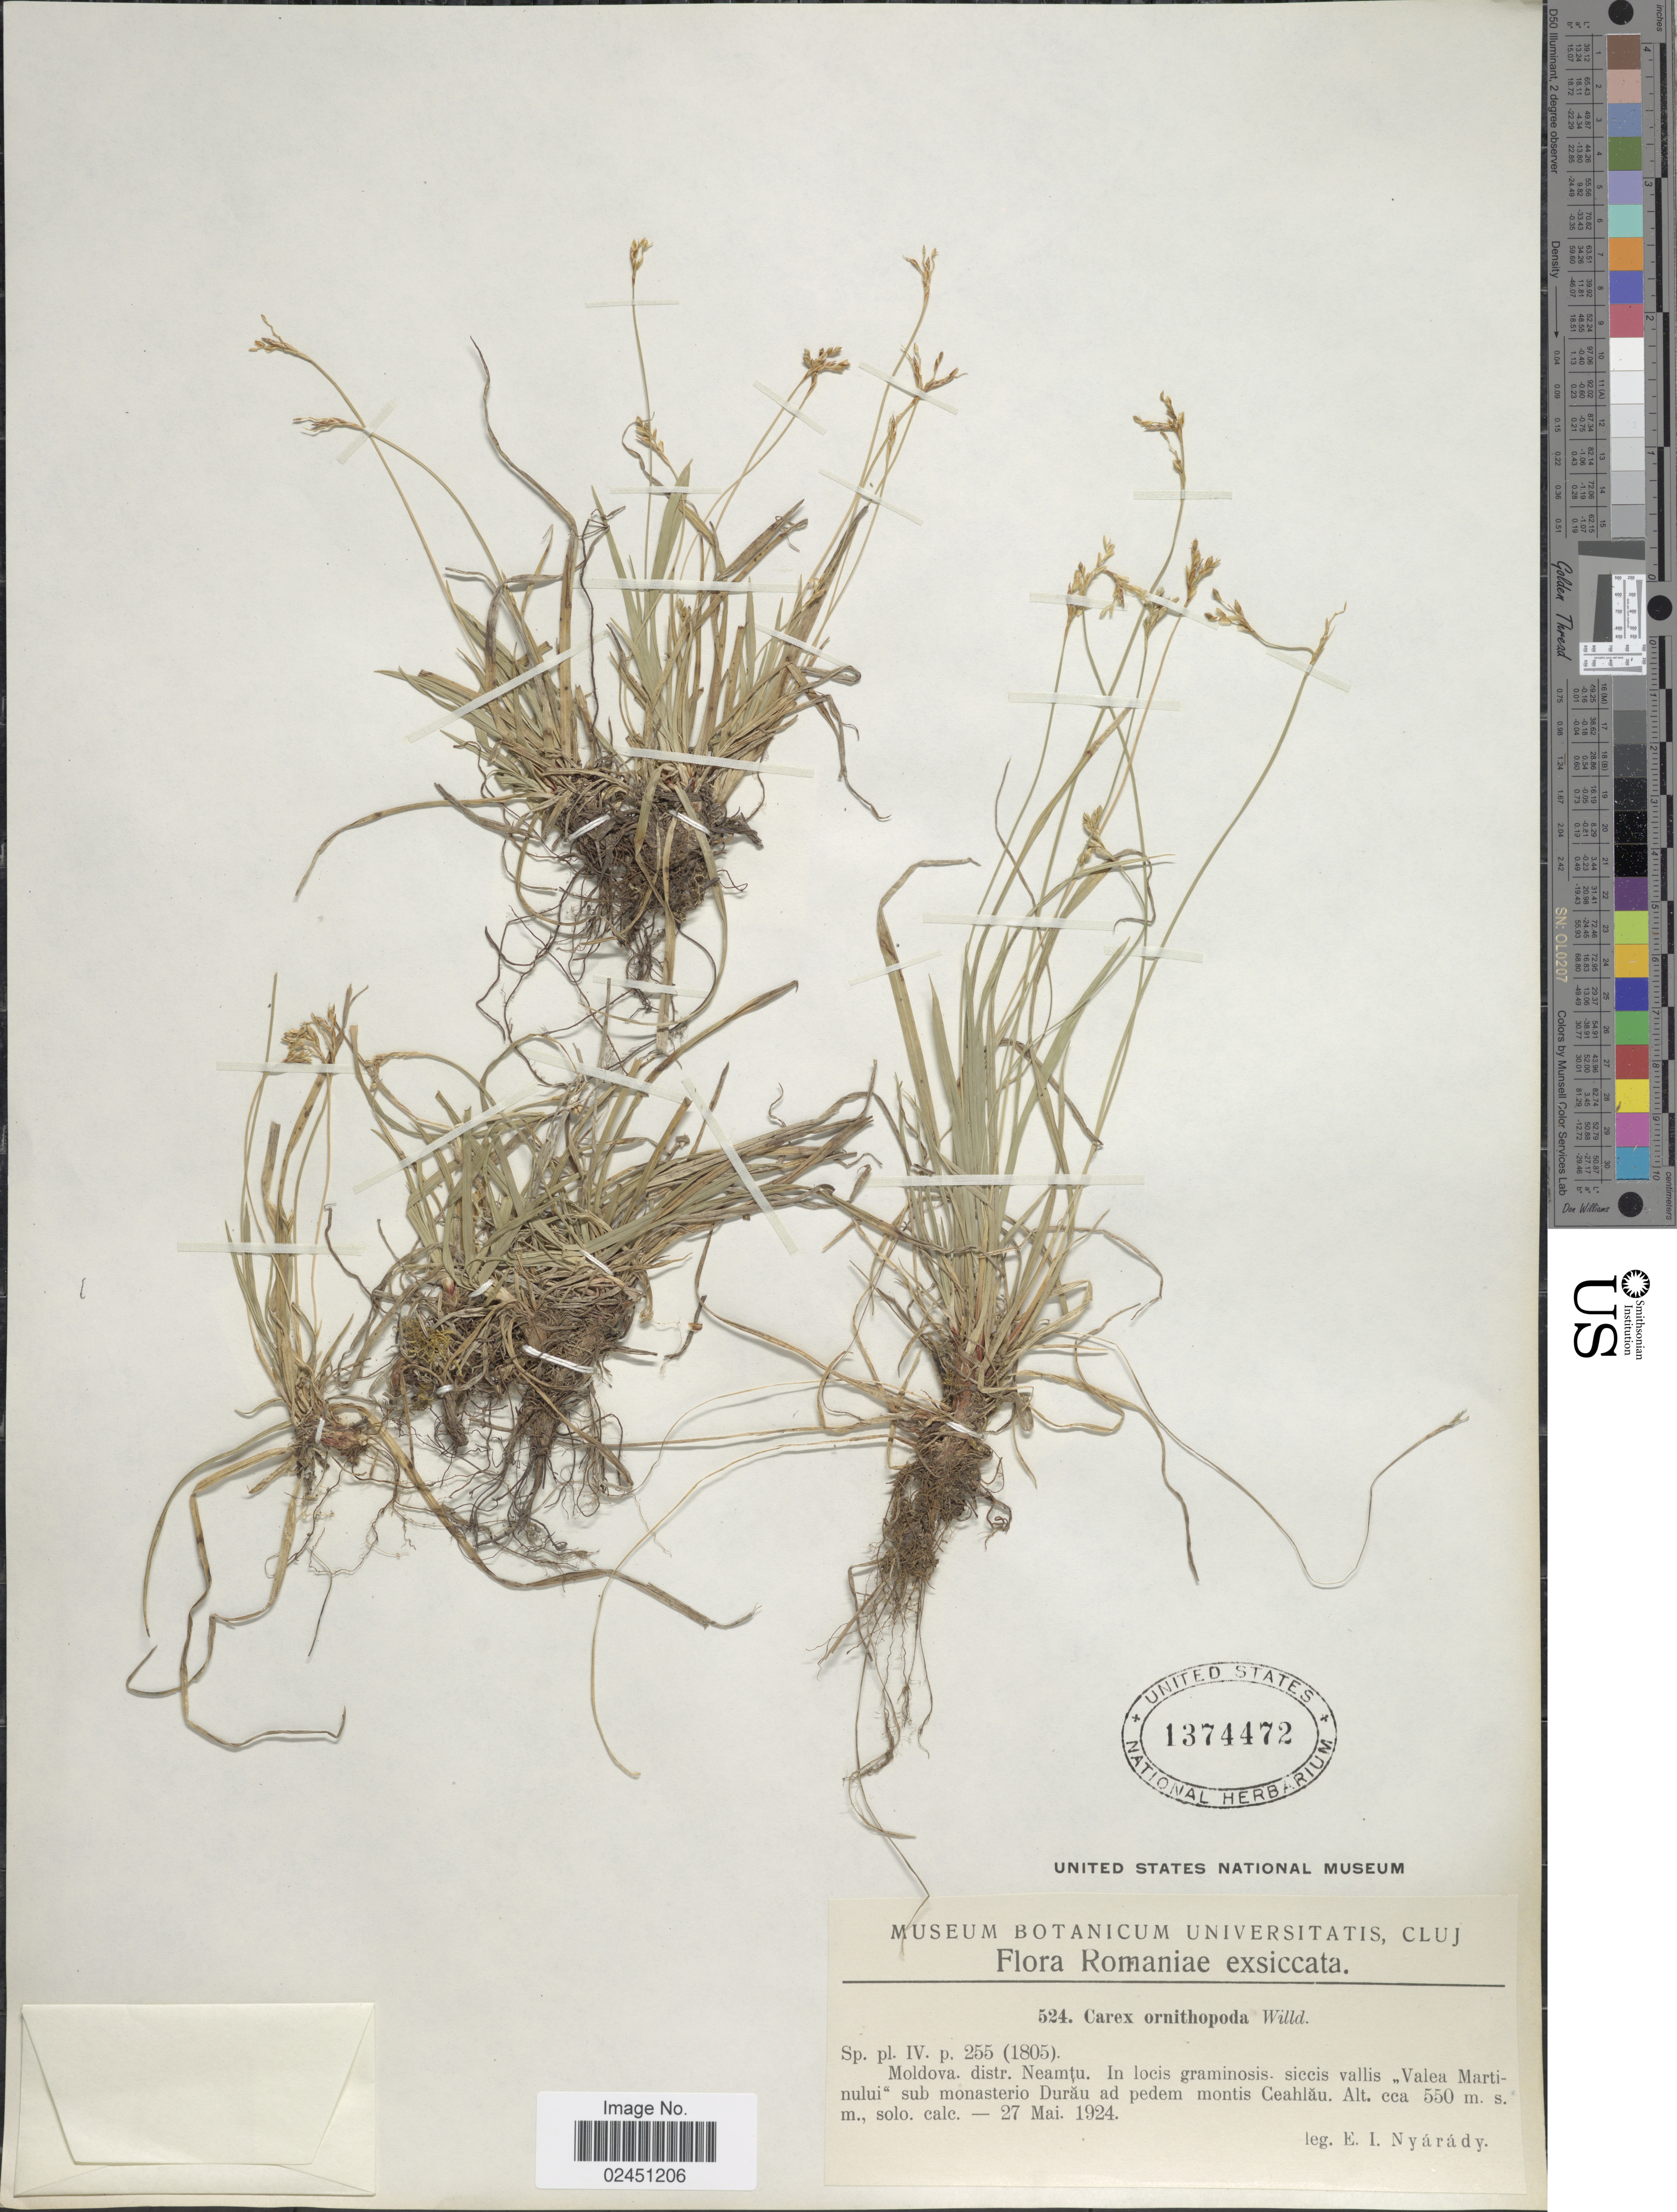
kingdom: Plantae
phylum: Tracheophyta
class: Liliopsida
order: Poales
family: Cyperaceae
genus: Carex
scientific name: Carex ornithopoda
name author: Willd.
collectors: E. Nyárády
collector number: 524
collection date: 1924-05-27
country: Romania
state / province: Neamt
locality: Moldova, distr. Neamtu. In locis graminosis siccis vallis Valea Martinului sub monatserio Durau ad pedem montis Ceahlau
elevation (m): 550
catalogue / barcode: US 1374472